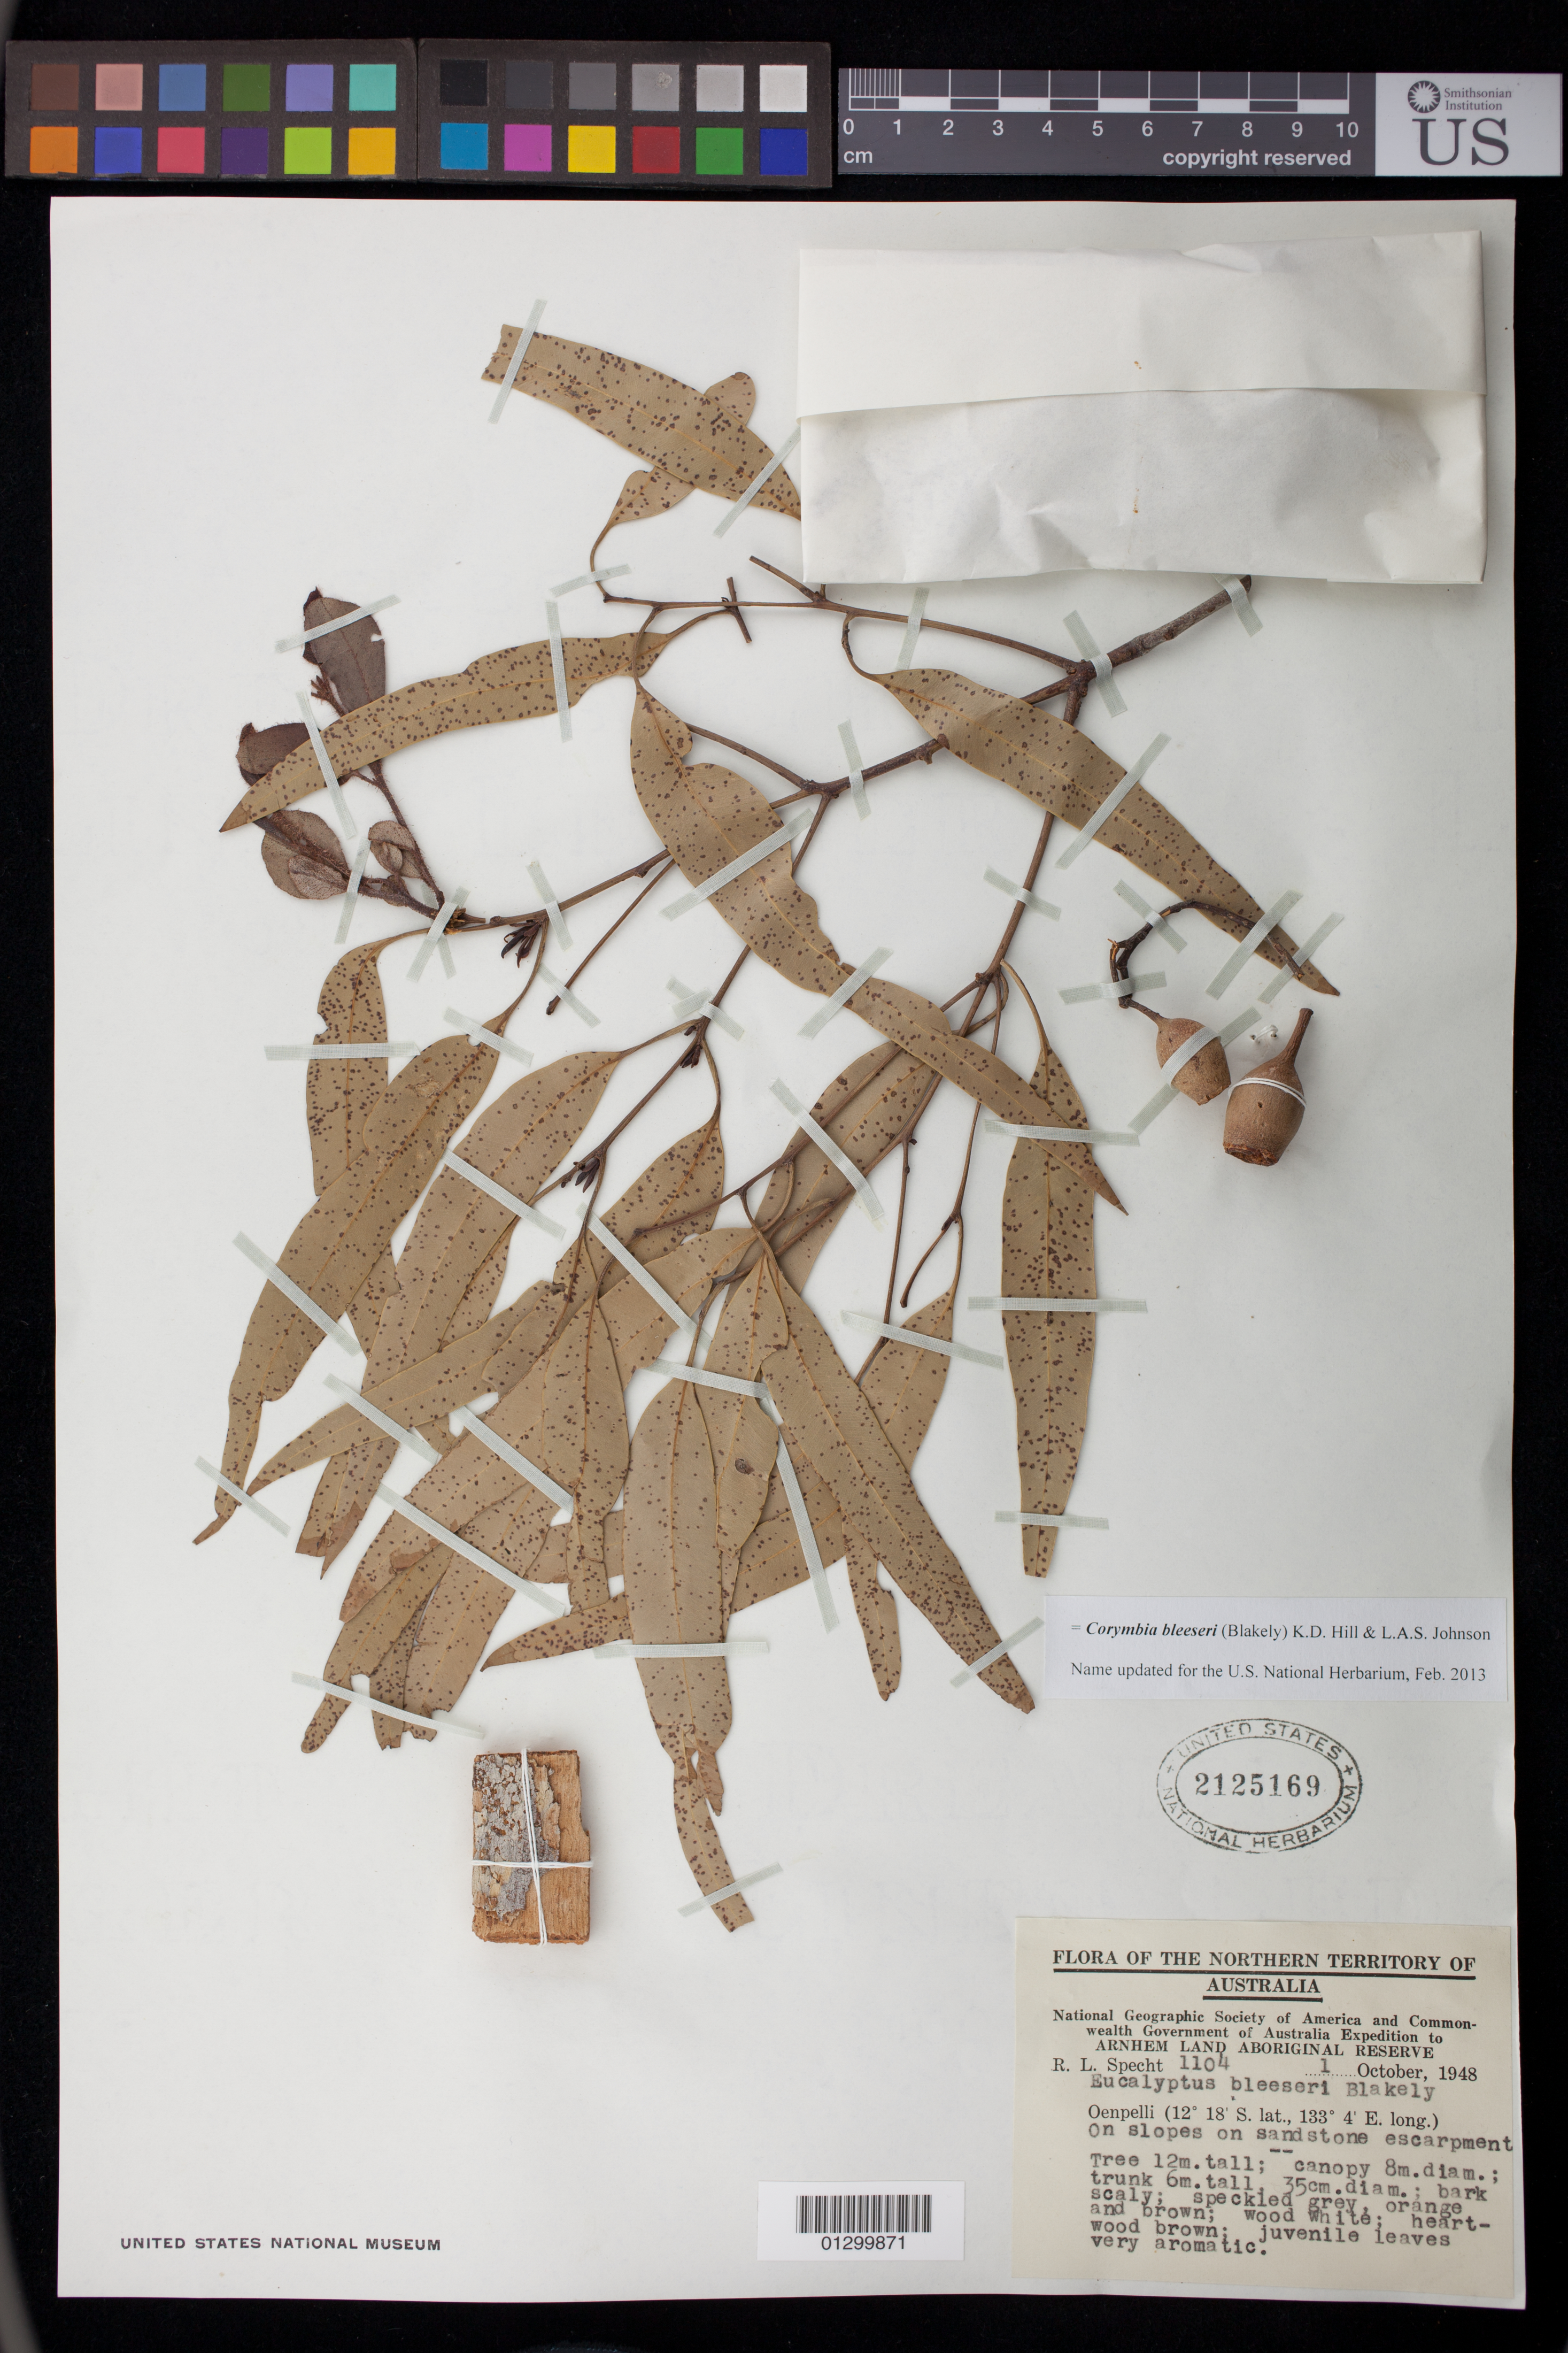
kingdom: Plantae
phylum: Tracheophyta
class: Magnoliopsida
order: Myrtales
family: Myrtaceae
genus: Corymbia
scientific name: Corymbia bleeseri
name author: (Blakely) K.D. Hill & L.A.S. Johnson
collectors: R. L. Specht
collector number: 1104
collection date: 1948-10-01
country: Australia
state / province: Northern Territory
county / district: West Arnhem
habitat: On slopes on sandstone escarpment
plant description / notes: Tree 12 m. tall; canopy 8 m. diam.; trunk 6 m. tall, 35 cm. diam.; barkscaly; speckled grey, orange and brown; wood white; heartwood brown; juvenile leaves very aromatic.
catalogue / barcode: US 2125169